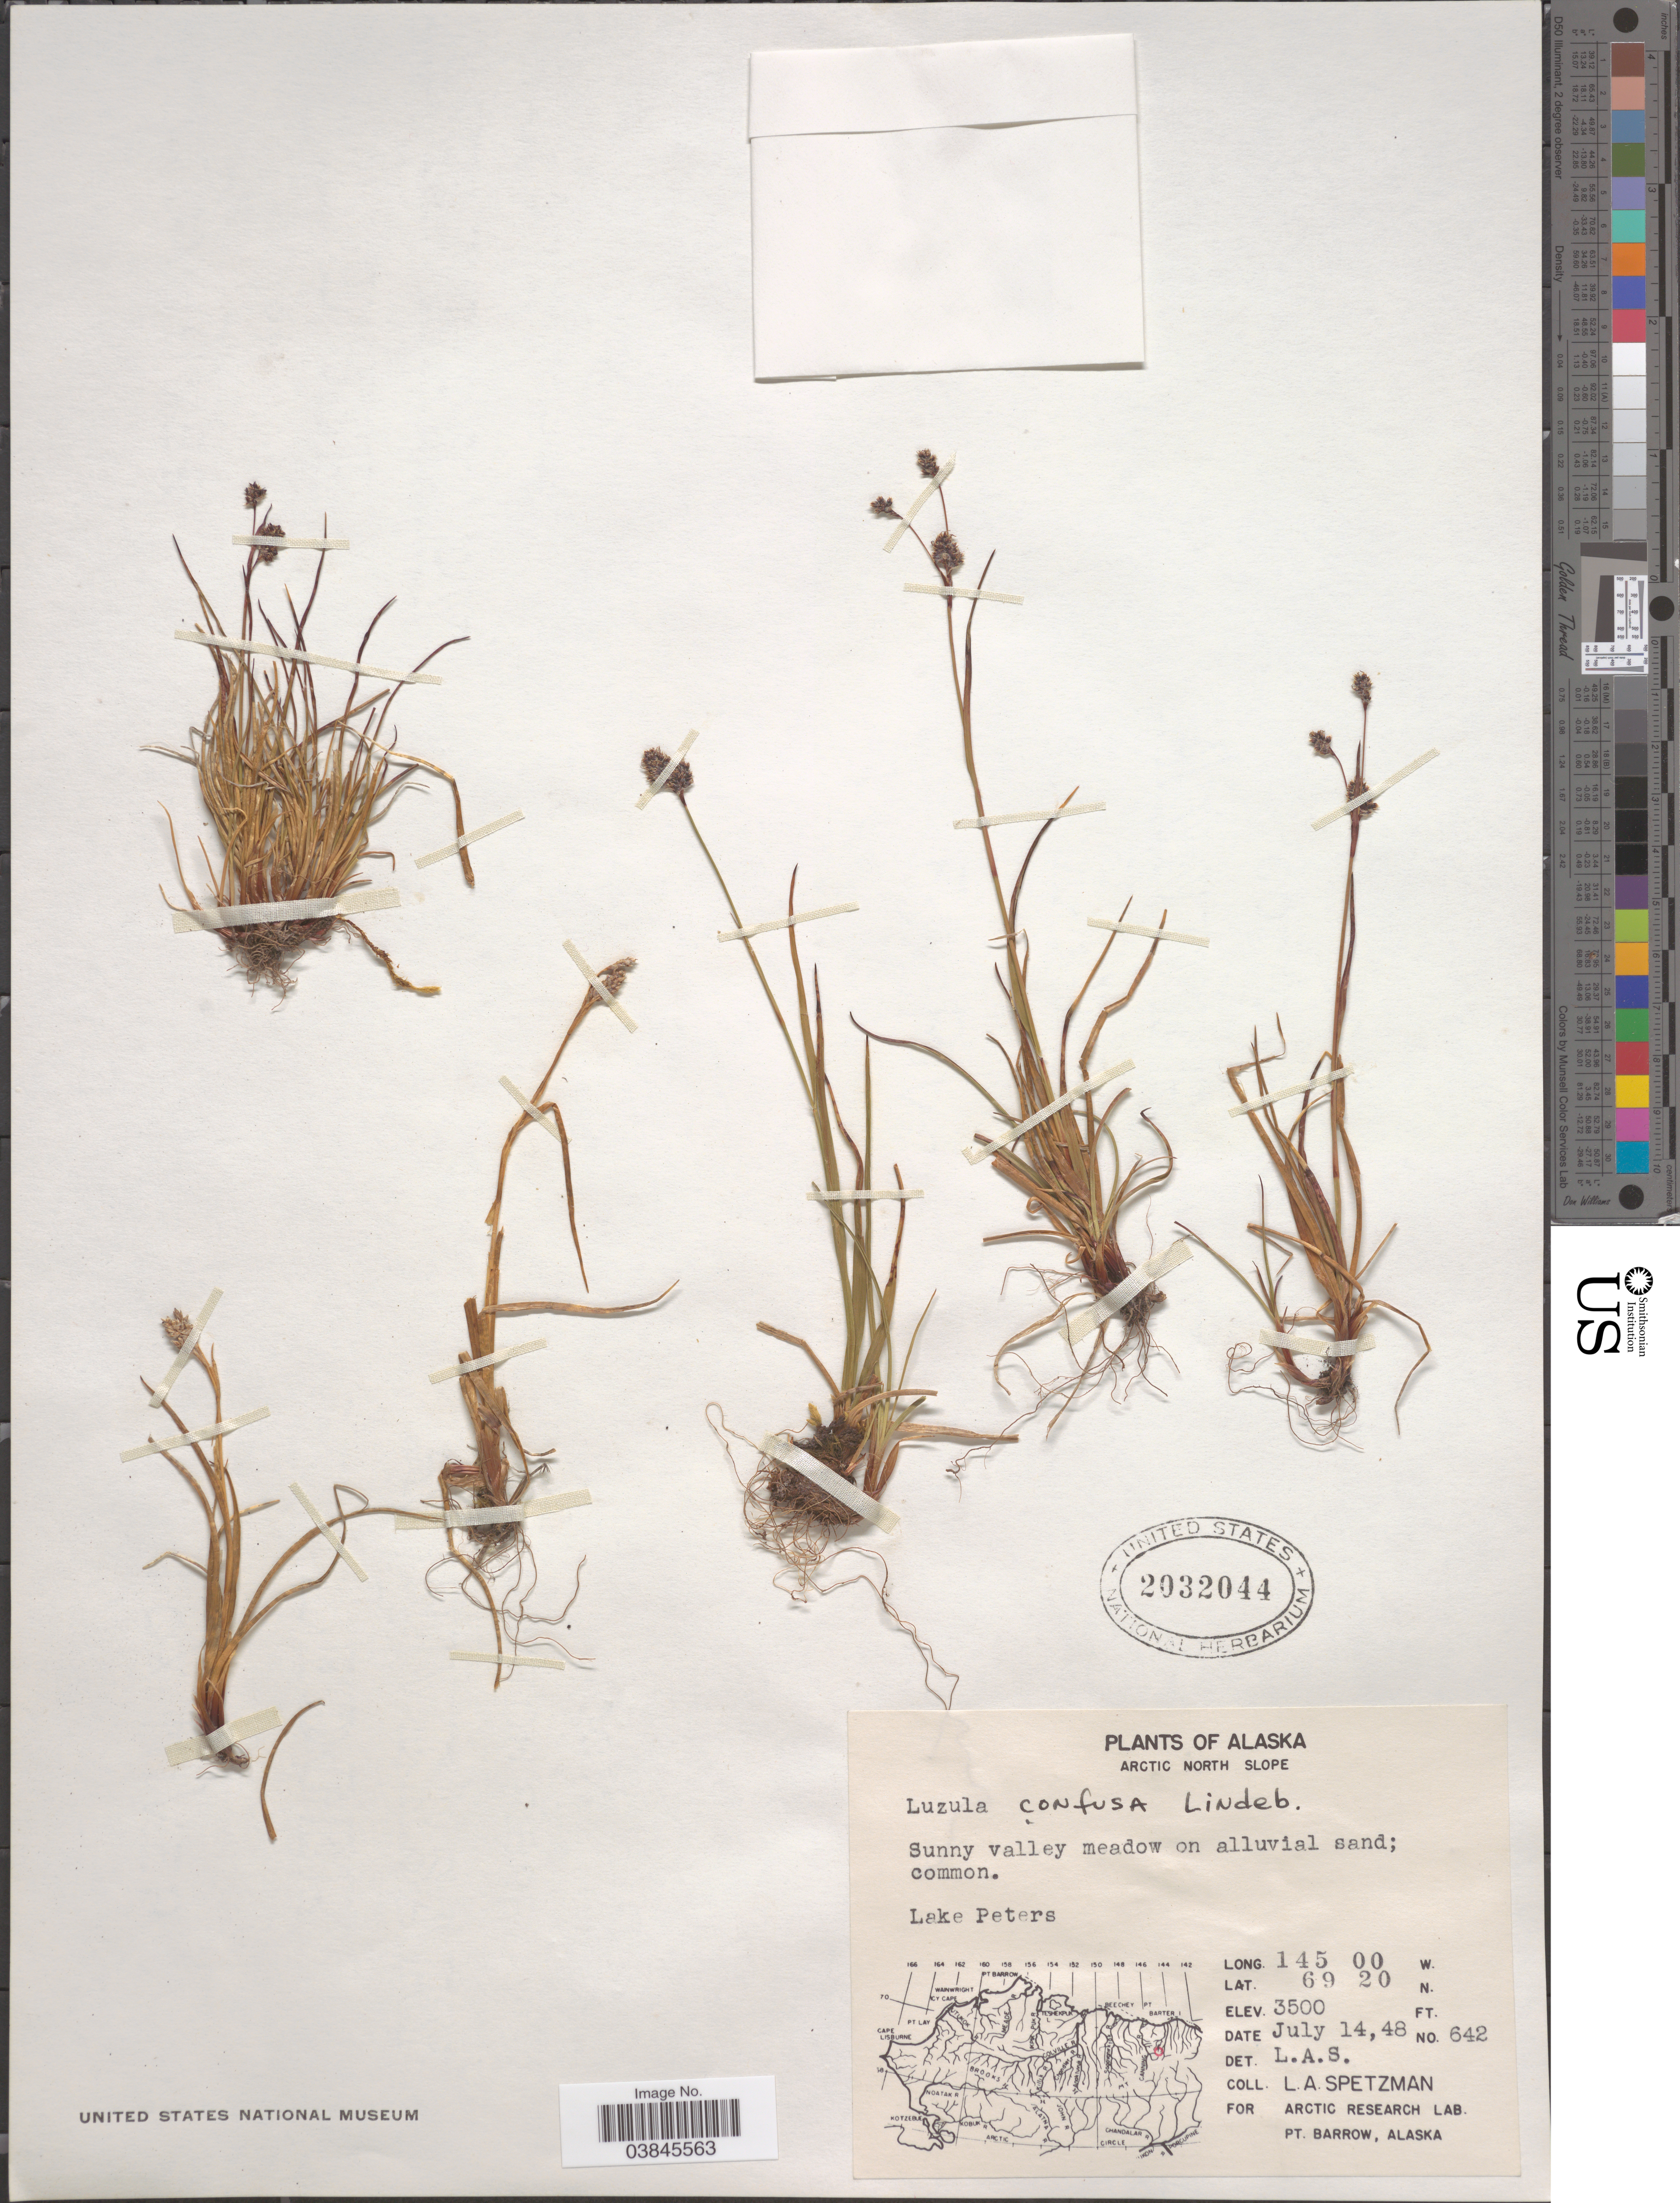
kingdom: Plantae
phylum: Tracheophyta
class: Liliopsida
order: Poales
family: Juncaceae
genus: Luzula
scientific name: Luzula confusa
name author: Lindeb.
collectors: L. Spetzman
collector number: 642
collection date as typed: Transcribed d/m/y: 14/7/48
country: United States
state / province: Alaska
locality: Arctic North Slope. Lake Peters.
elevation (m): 1067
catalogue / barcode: US 2032044